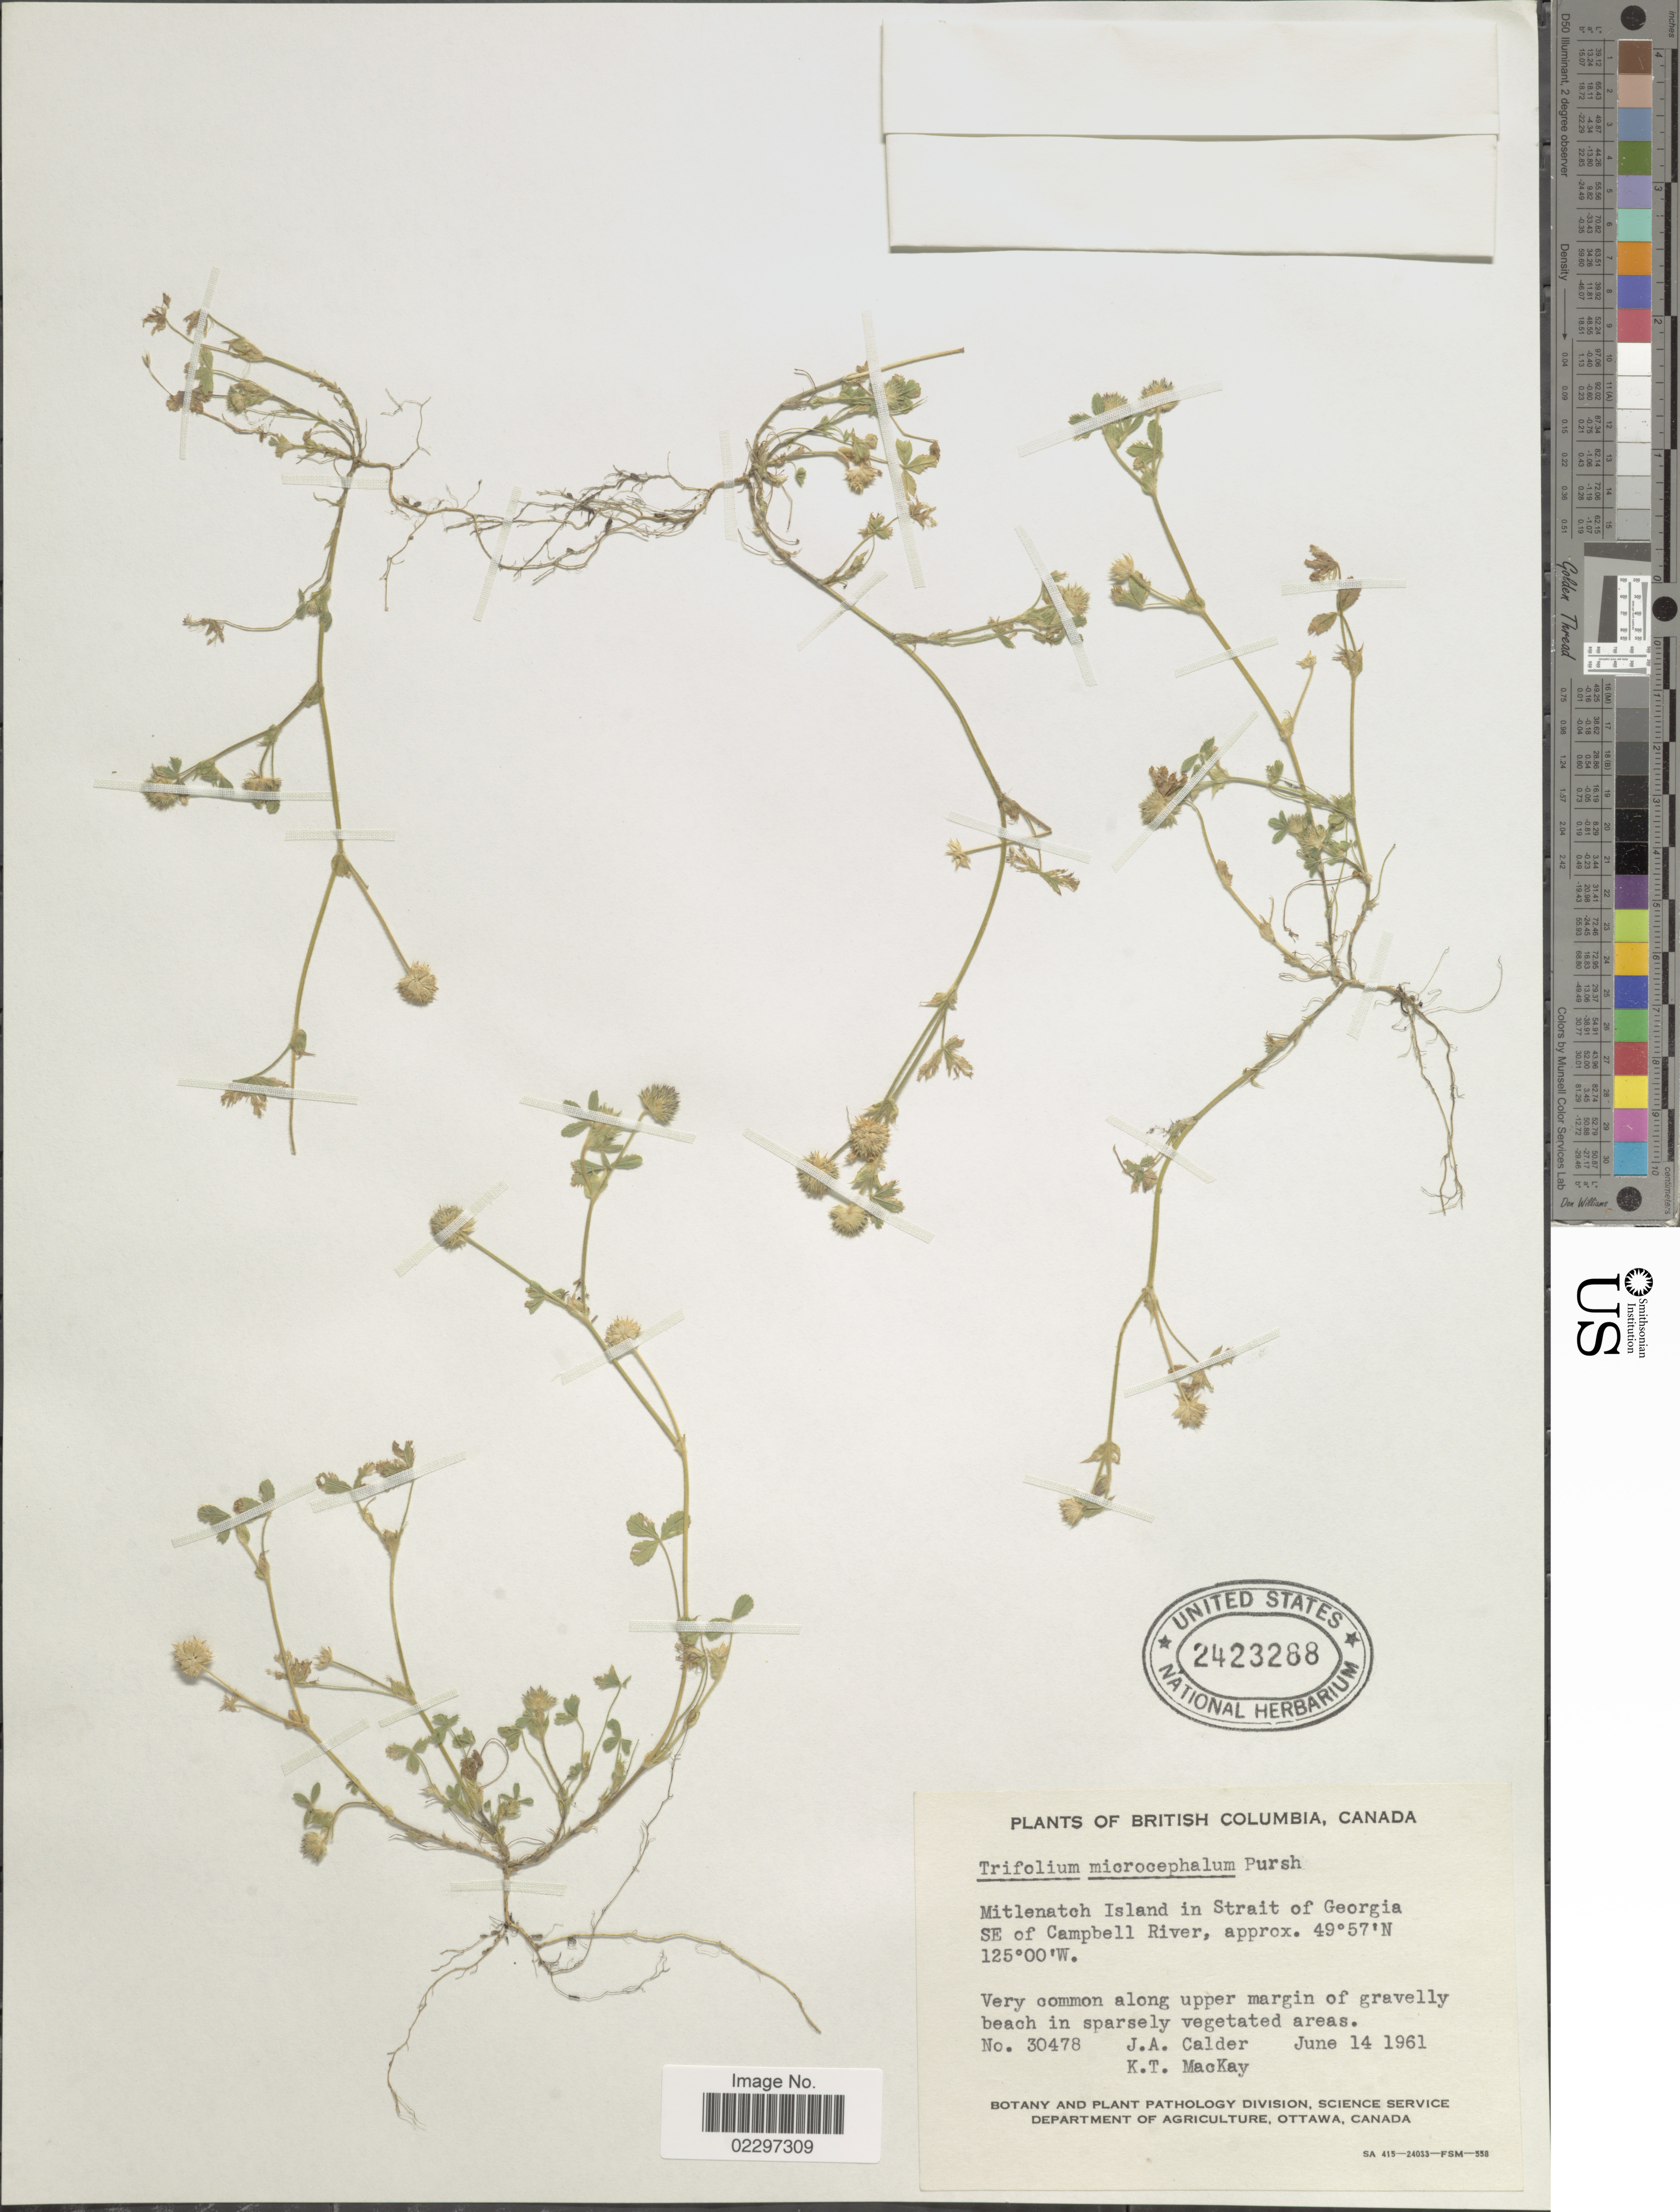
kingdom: Plantae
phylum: Tracheophyta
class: Magnoliopsida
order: Fabales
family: Fabaceae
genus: Trifolium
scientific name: Trifolium microcephalum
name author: Pursh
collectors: J. A. Calder & K. T. Mackay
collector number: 30478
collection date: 1961-06-14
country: Canada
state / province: British Columbia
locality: Mitlenatch Islannd in Strait of Georgia SE of Campbell River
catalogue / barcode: US 2423288